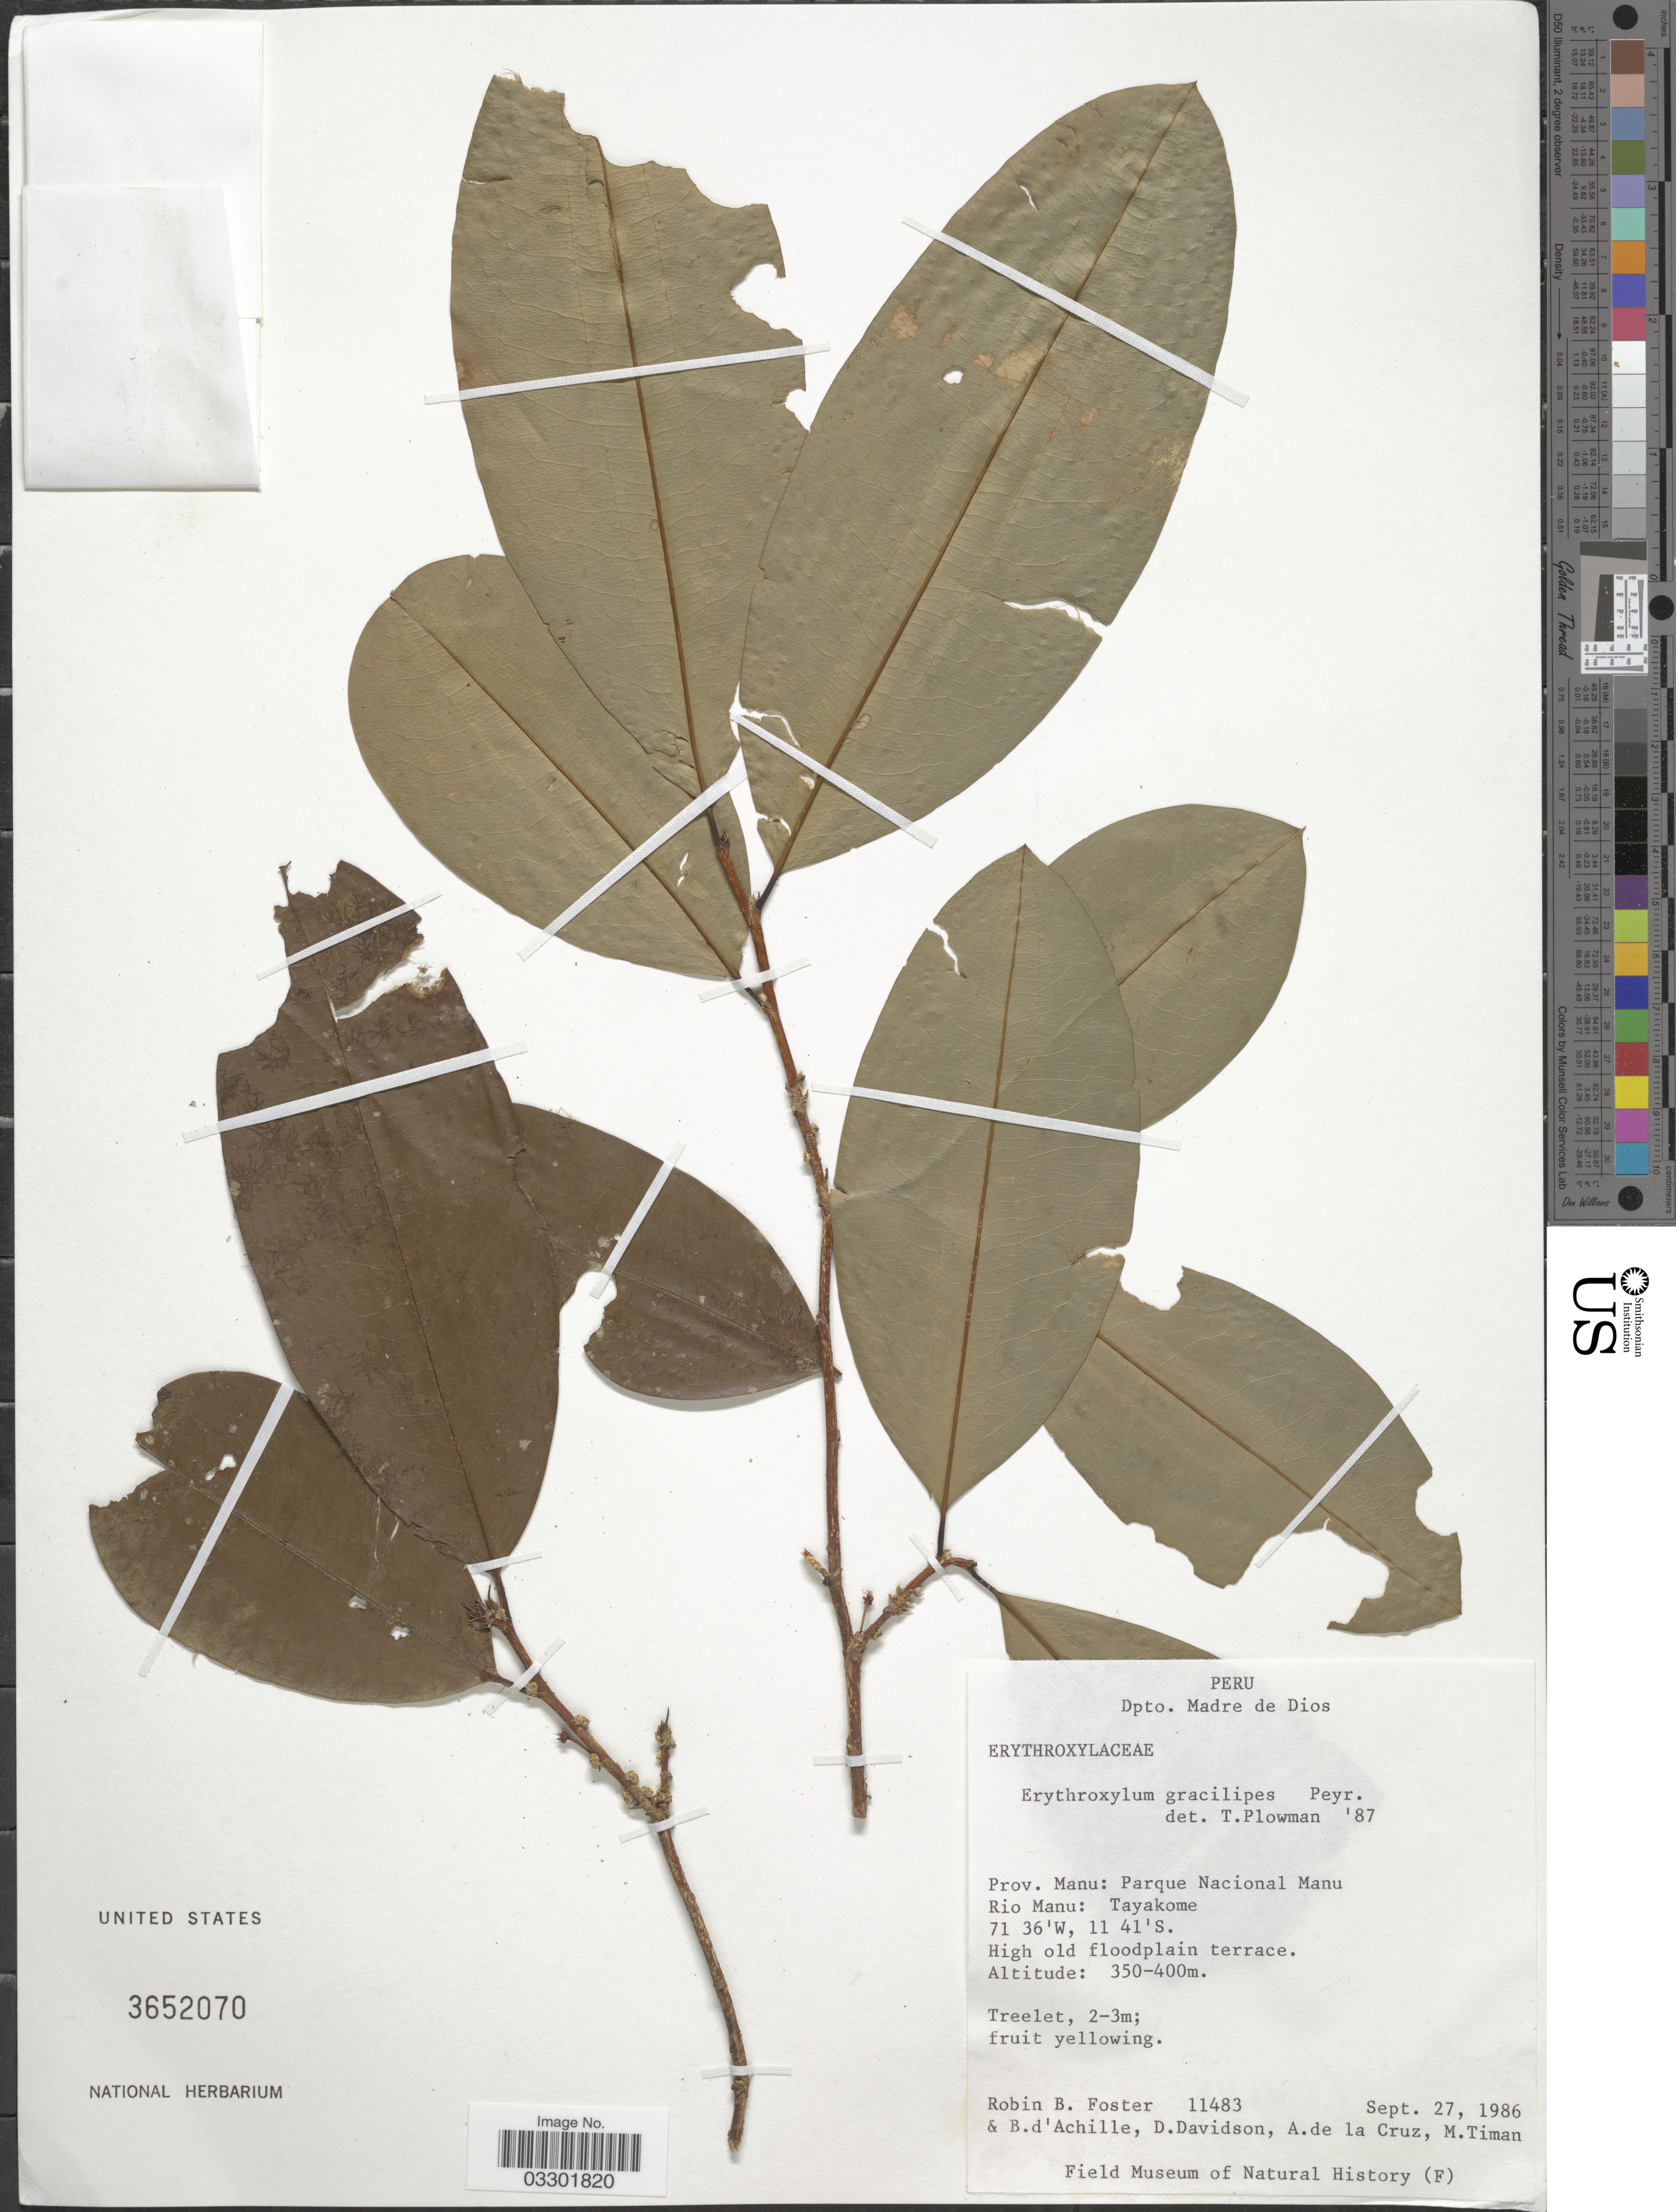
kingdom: Plantae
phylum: Tracheophyta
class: Magnoliopsida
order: Malpighiales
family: Erythroxylaceae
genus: Erythroxylum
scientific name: Erythroxylum gracilipes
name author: Peyr.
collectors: R. B. Foster, B. d'Achille, D. Davidson, A. de la Cruz & M. Timan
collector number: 11483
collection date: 1986-09-27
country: Peru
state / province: Madre de Dios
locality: Dpto. Madre de Dios. Prov. Manu: Parque Nacional Manu. Rio Manu: Tayakome.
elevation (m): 350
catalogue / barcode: US 3652070